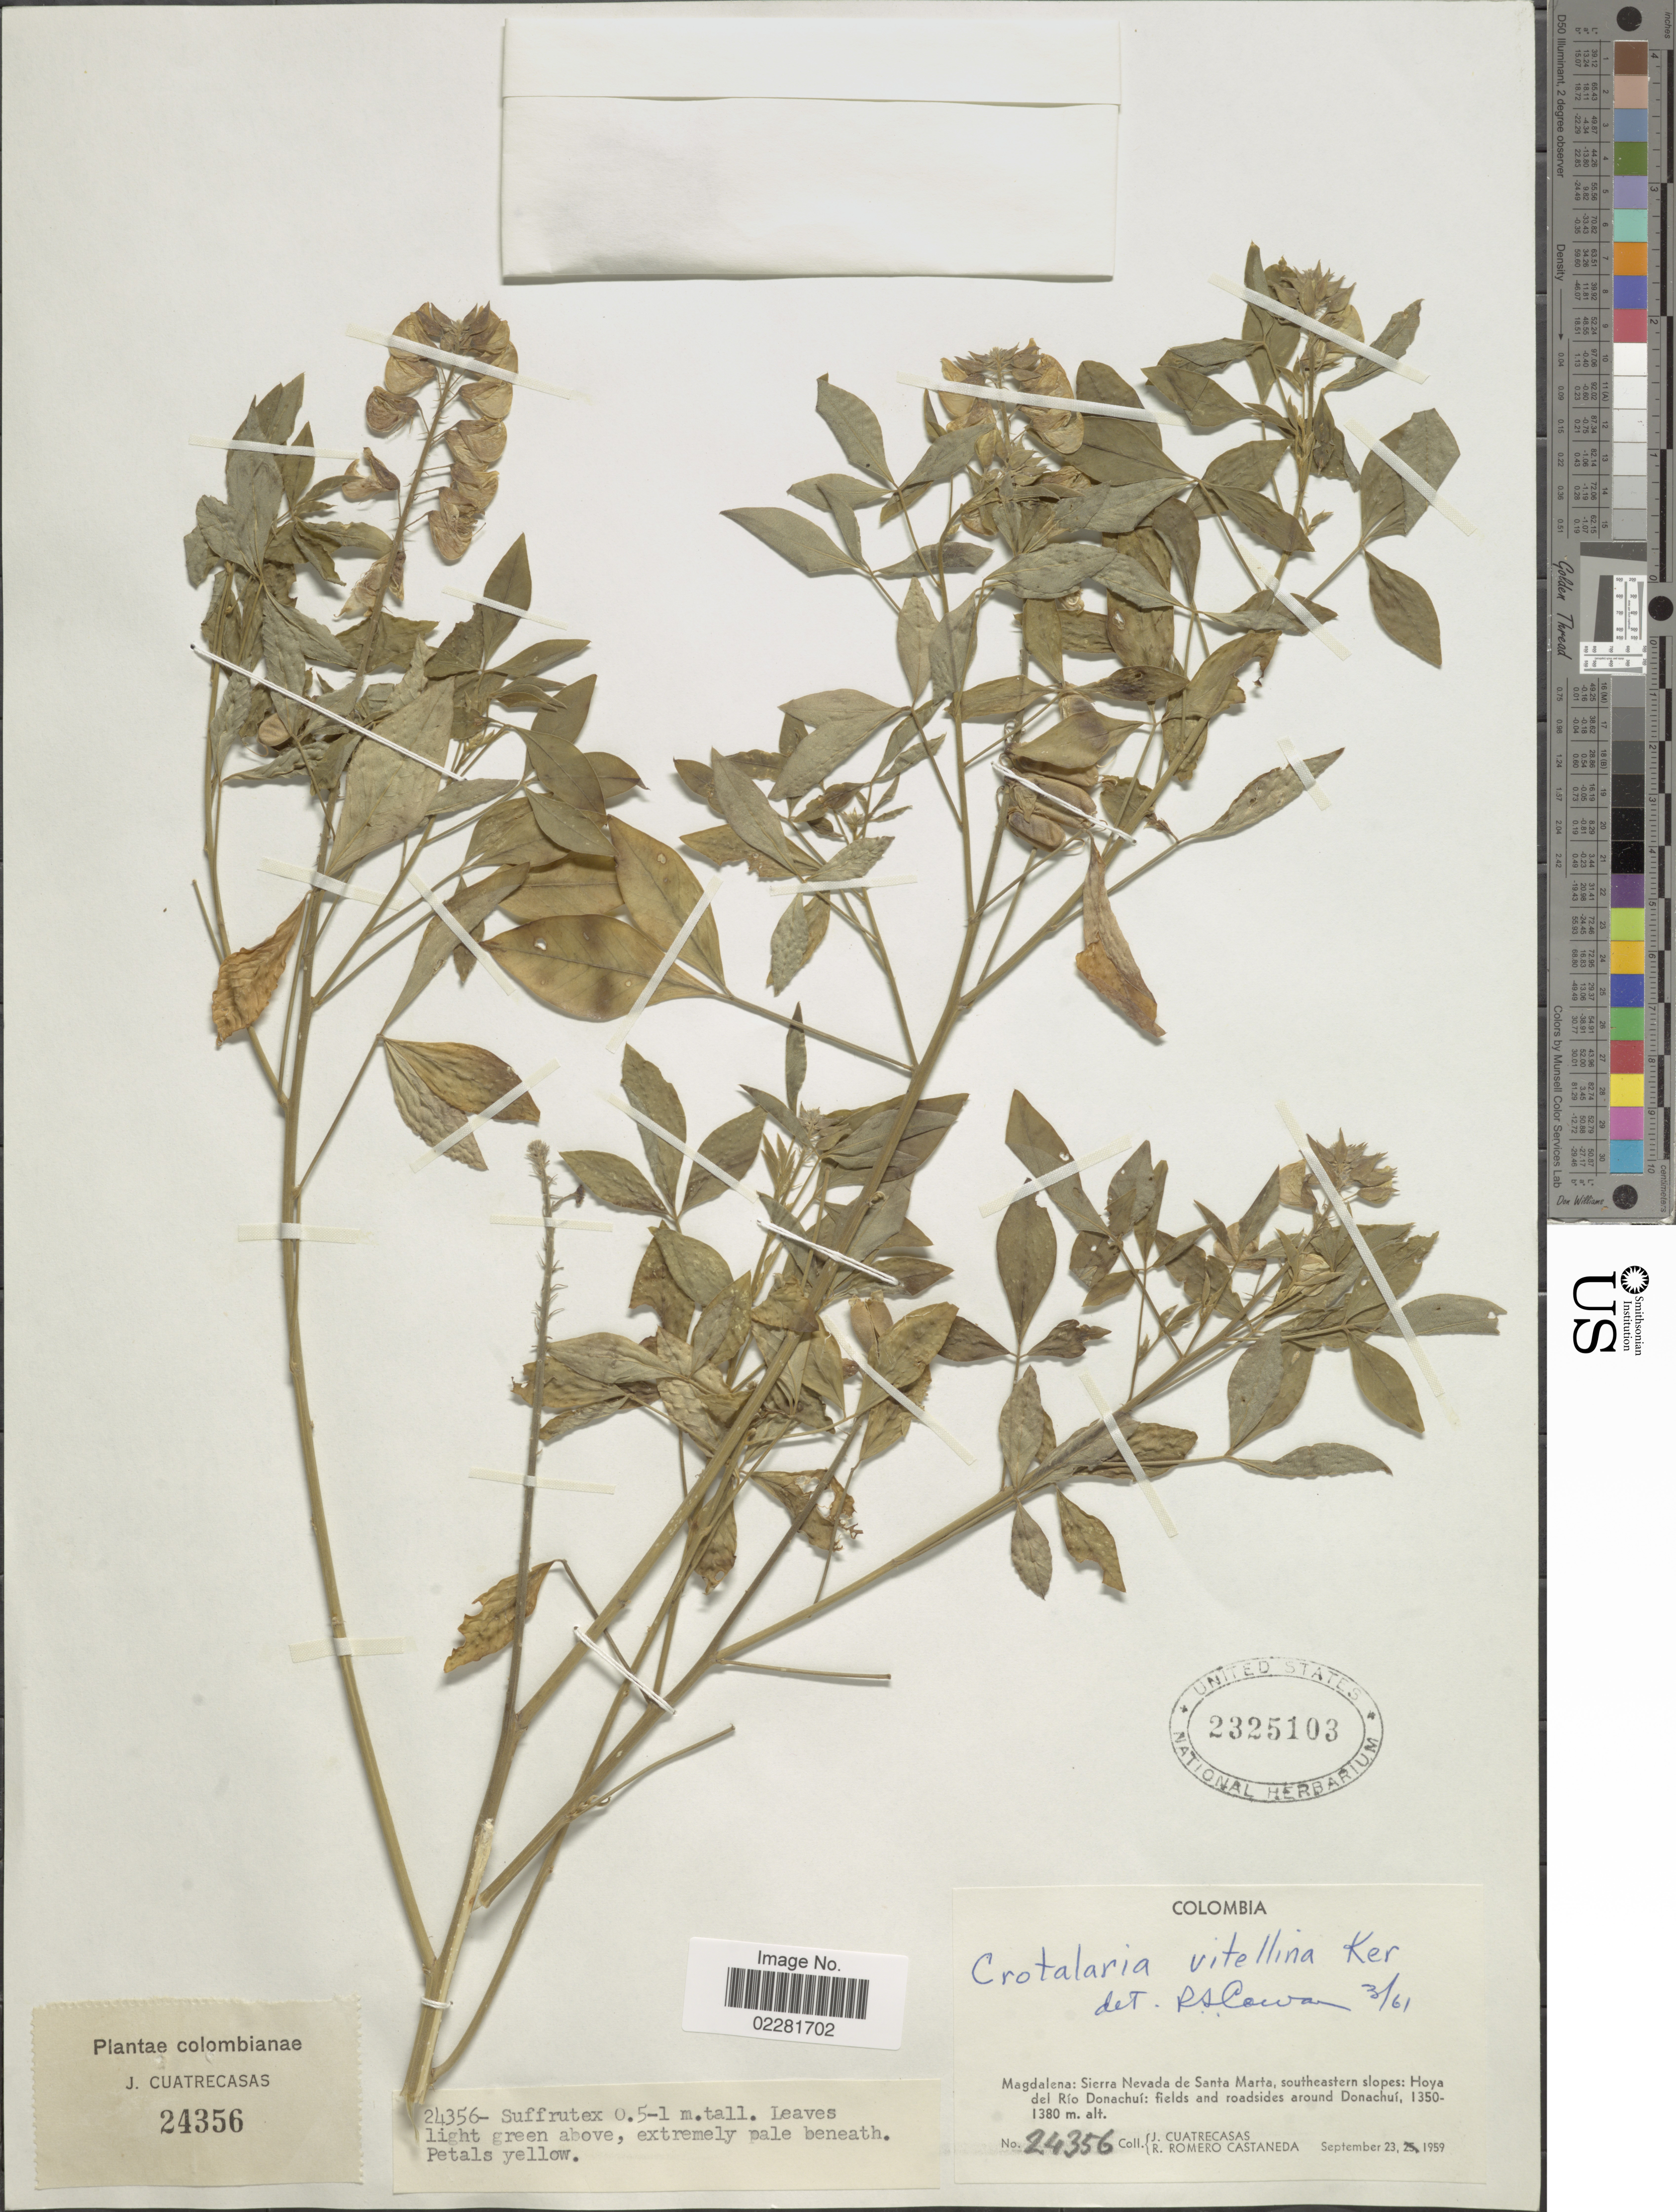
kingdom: Plantae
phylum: Tracheophyta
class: Magnoliopsida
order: Fabales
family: Fabaceae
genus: Crotalaria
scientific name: Crotalaria vitellina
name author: Ker Gawl.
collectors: J. Cuatrecasas & R. Romero Castañeda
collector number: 24356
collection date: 1959-09-23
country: Colombia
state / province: Magdalena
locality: Sierra Nevada de Santa Marta, southeastern slopes, Hoya del Rio Donachui, around Donachui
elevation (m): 1350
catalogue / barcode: US 2325103